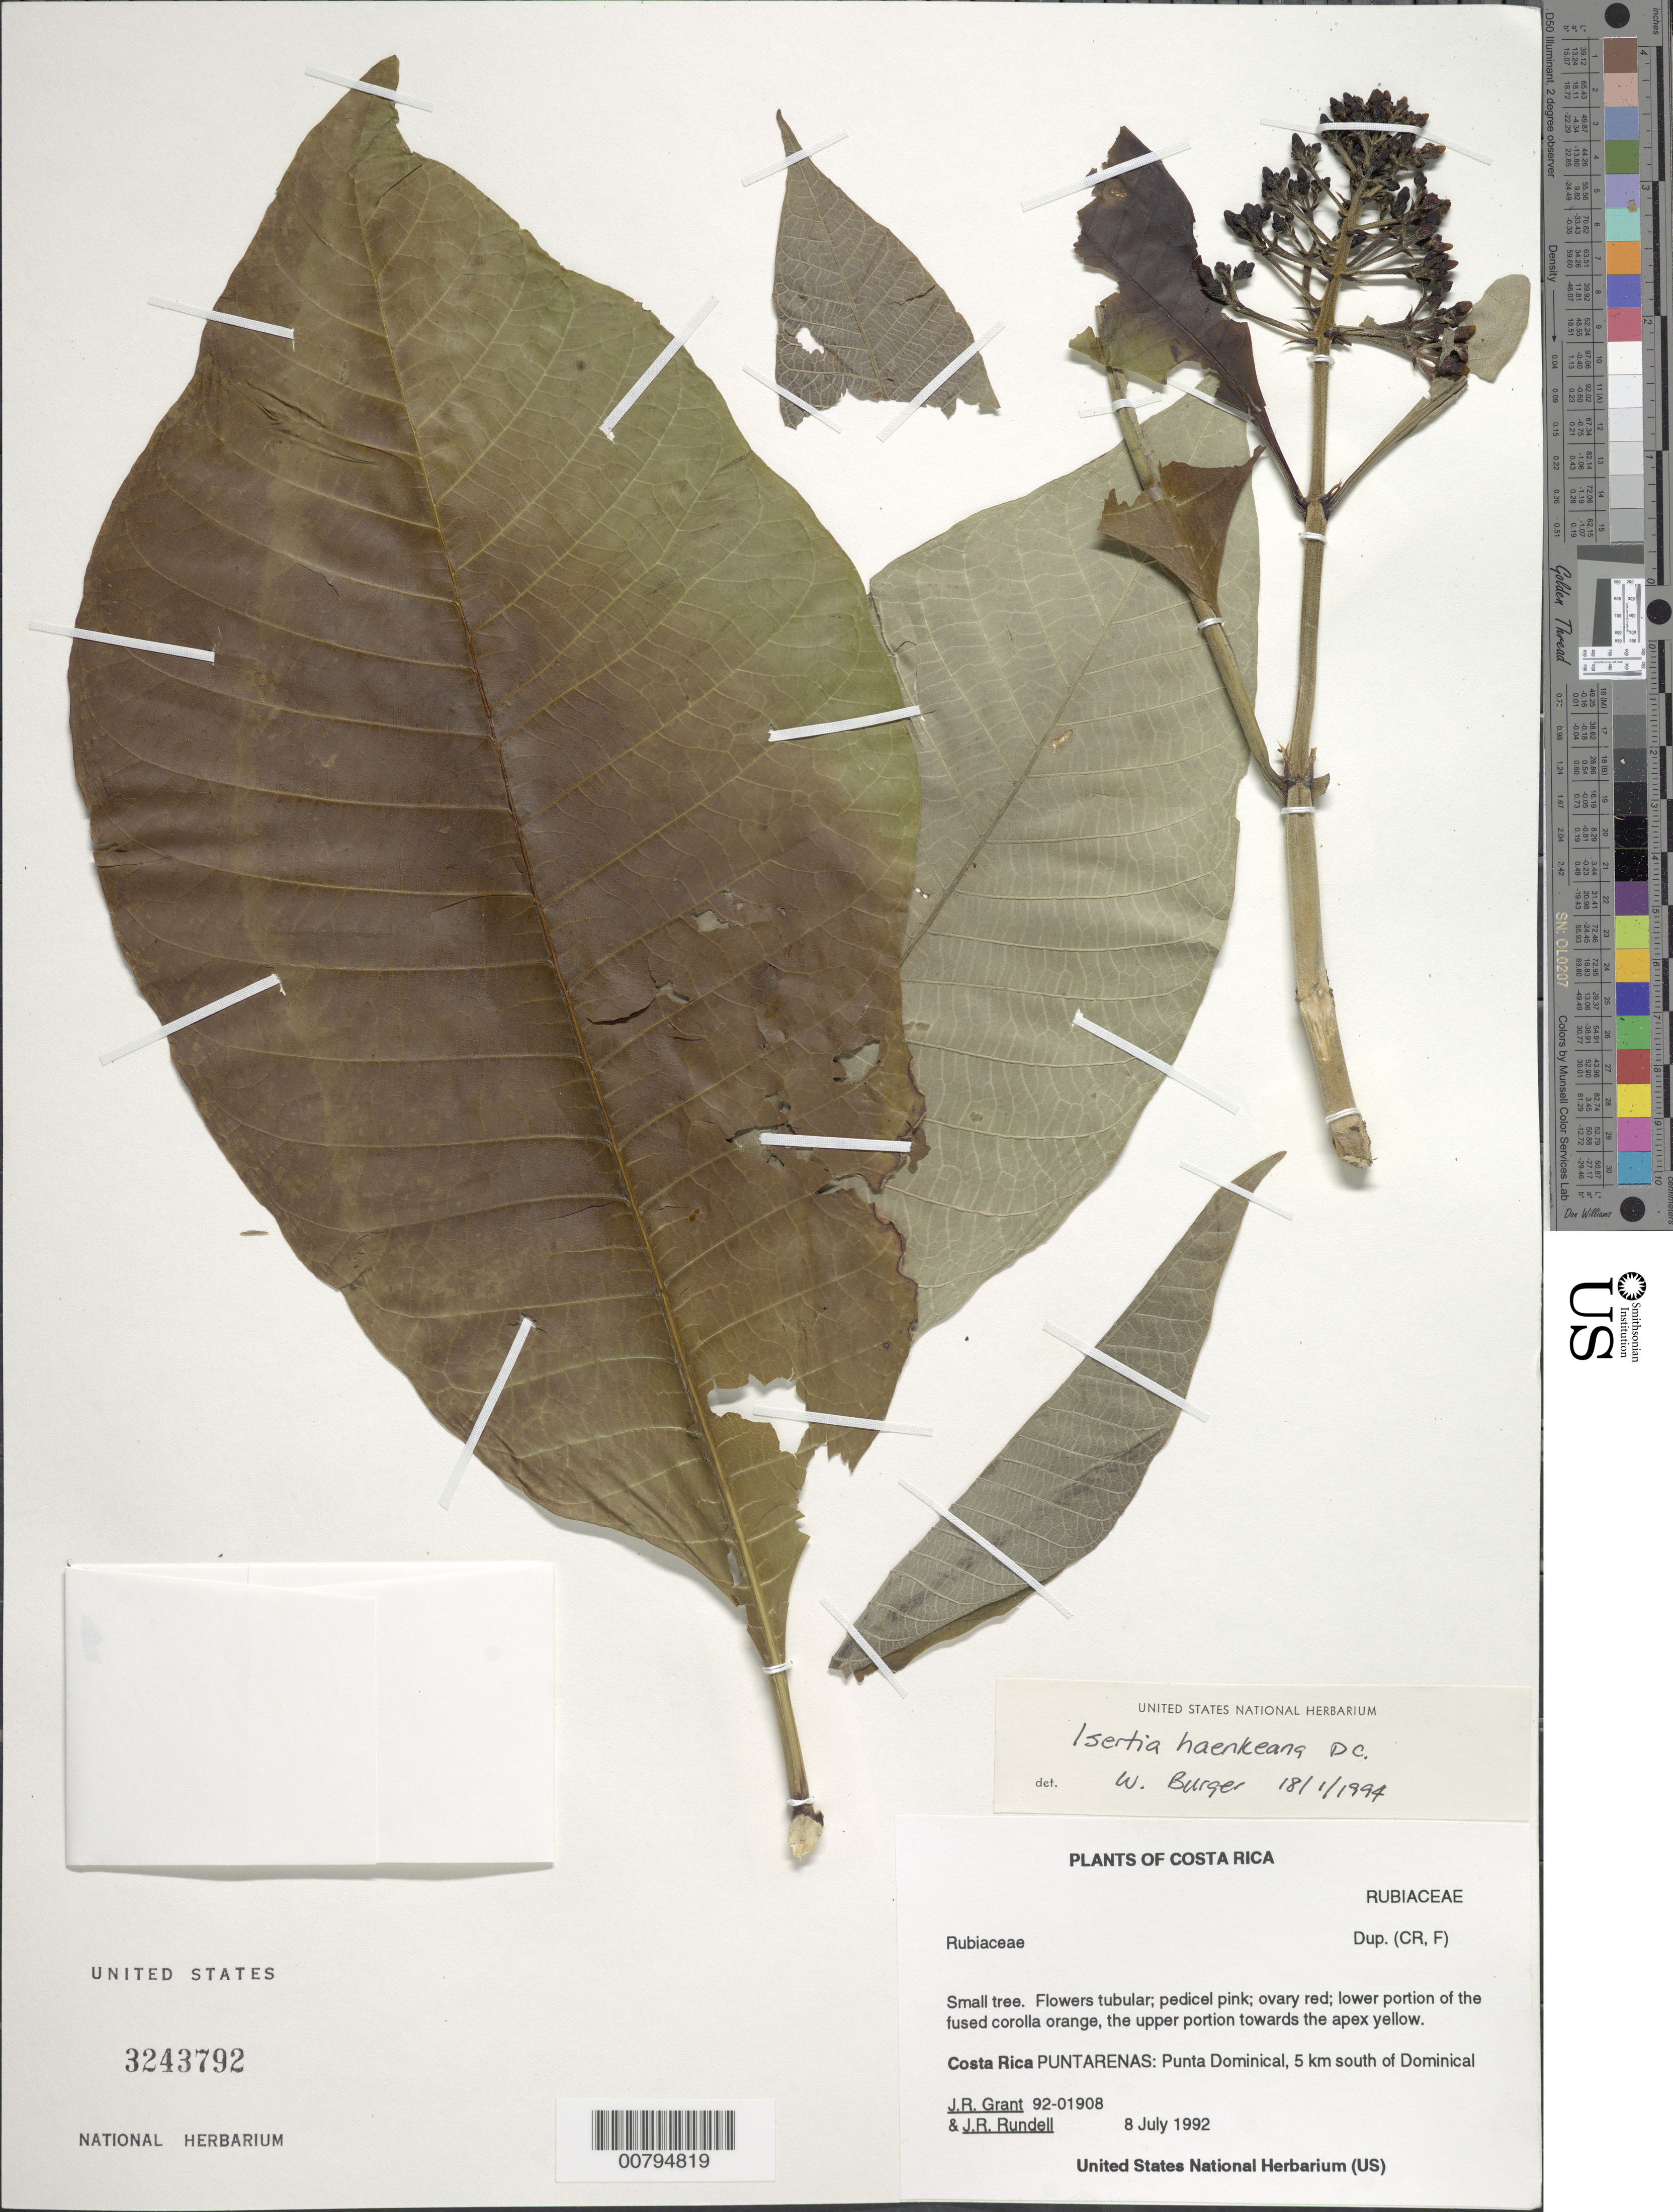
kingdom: Plantae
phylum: Tracheophyta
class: Magnoliopsida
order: Gentianales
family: Rubiaceae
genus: Isertia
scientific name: Isertia haenkeana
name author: DC.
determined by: Burger, W.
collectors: J. R. Grant & J. R. Rundell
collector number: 92-01908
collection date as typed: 08 Jul 1992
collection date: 1992-07-08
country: Costa Rica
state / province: Puntarenas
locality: Punta Dominical, 5 km south of Dominical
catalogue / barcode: US 3243792